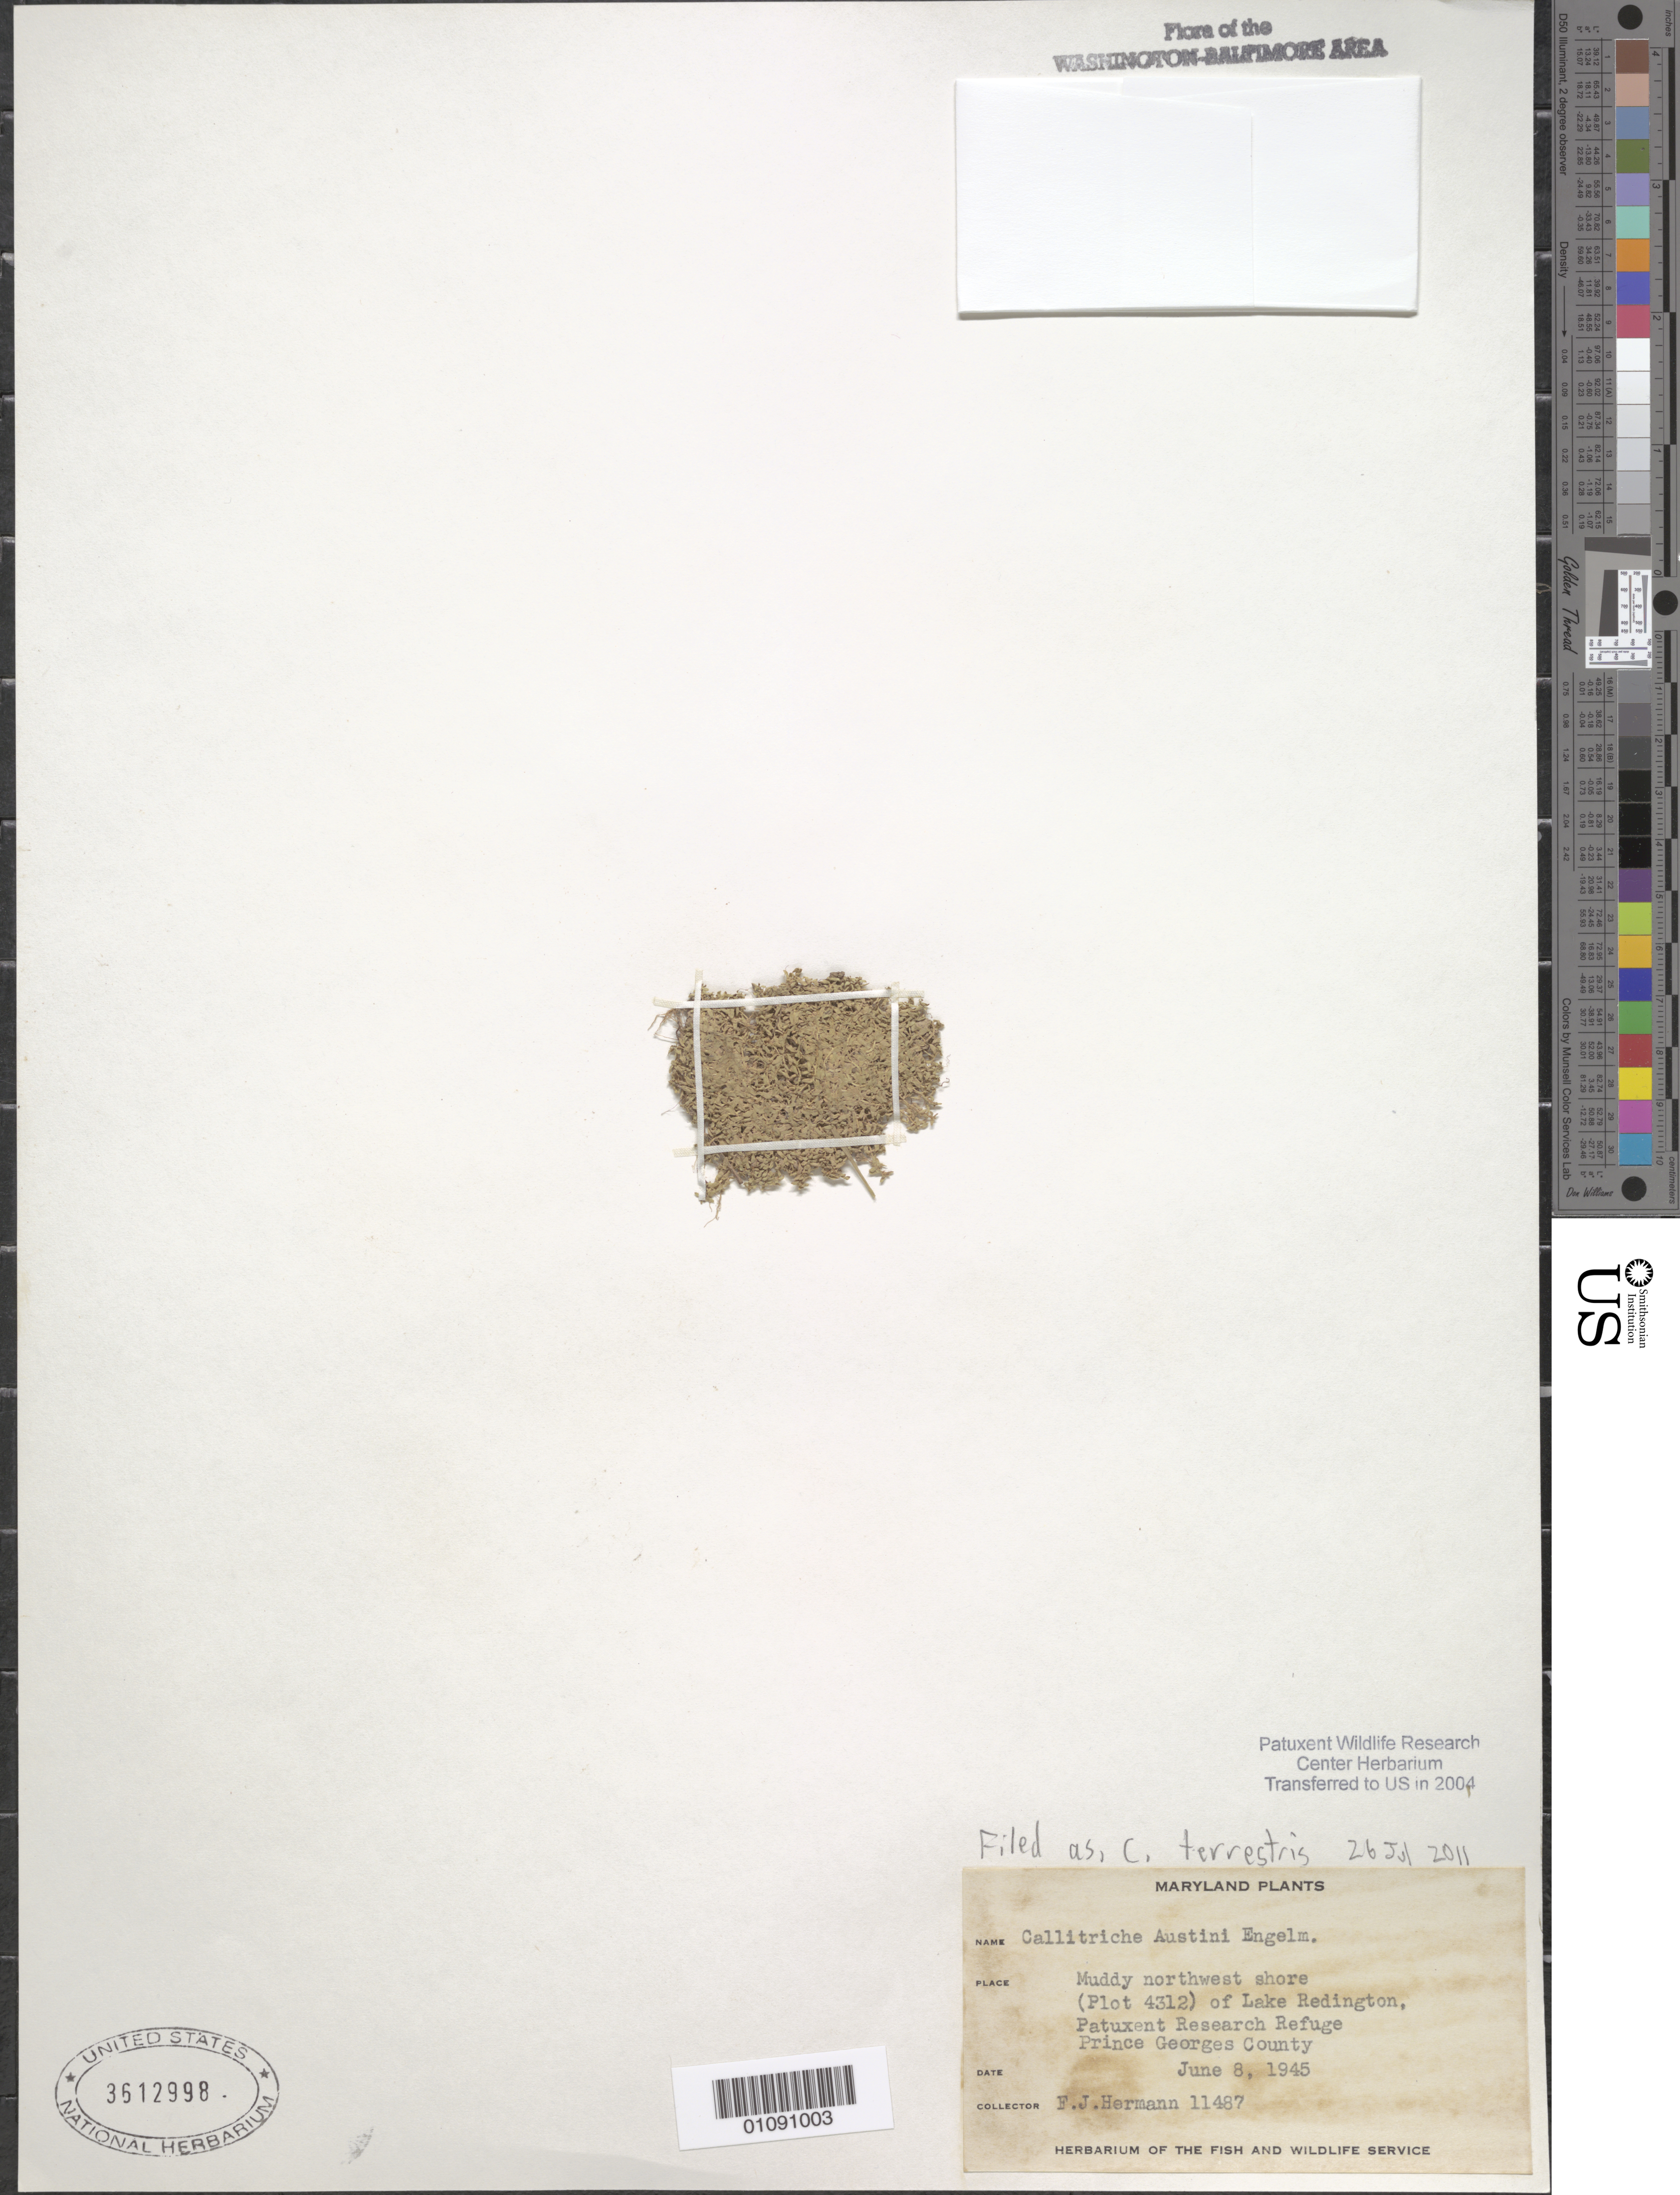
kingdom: Plantae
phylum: Tracheophyta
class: Magnoliopsida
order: Lamiales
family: Plantaginaceae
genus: Callitriche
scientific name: Callitriche terrestris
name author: Raf.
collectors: F. J. Hermann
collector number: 11487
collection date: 1945-06-08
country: United States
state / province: Maryland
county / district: Prince George's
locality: Patuxent Wildlife Refuge. N.W. shore (plot 4312) of Lake Redington.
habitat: Muddy shore.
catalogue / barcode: US 3612998